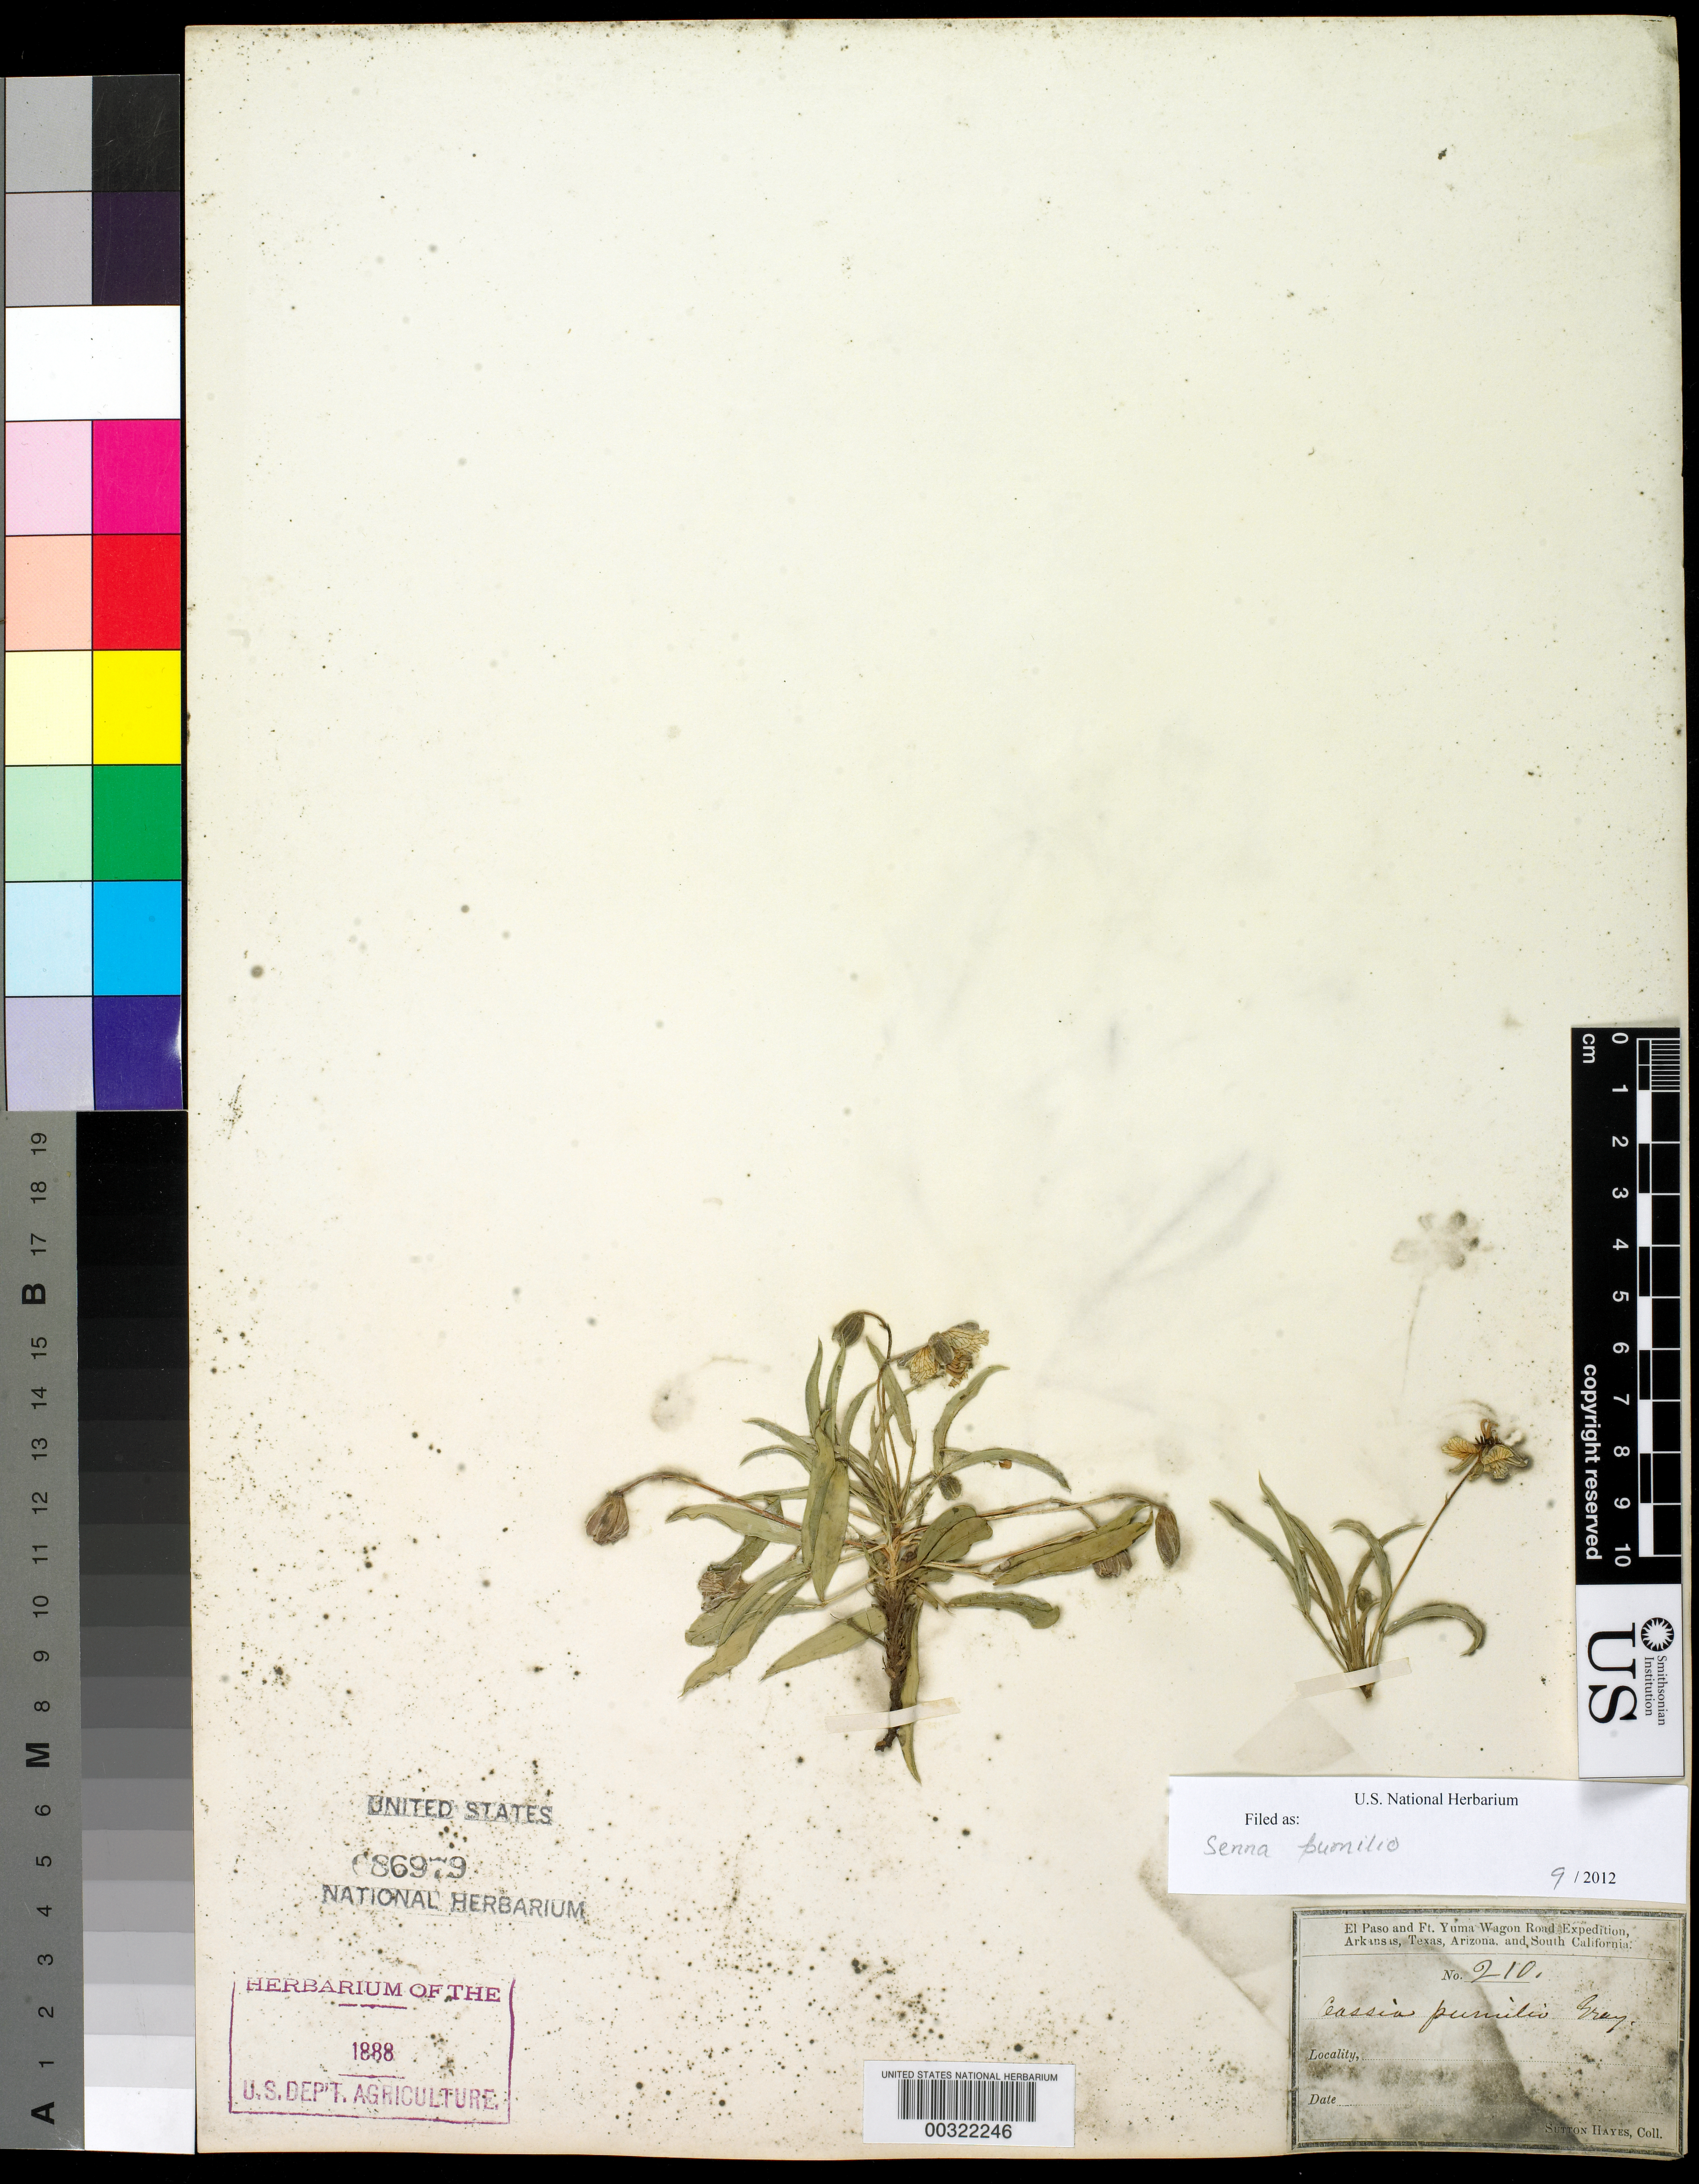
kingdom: Plantae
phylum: Tracheophyta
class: Magnoliopsida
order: Fabales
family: Fabaceae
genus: Senna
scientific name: Senna pumilio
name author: (A. Gray) H.S. Irwin & Barneby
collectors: S. Hayes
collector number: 210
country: United States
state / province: Arizona / Arkansas / California / Texas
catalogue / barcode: US 86979